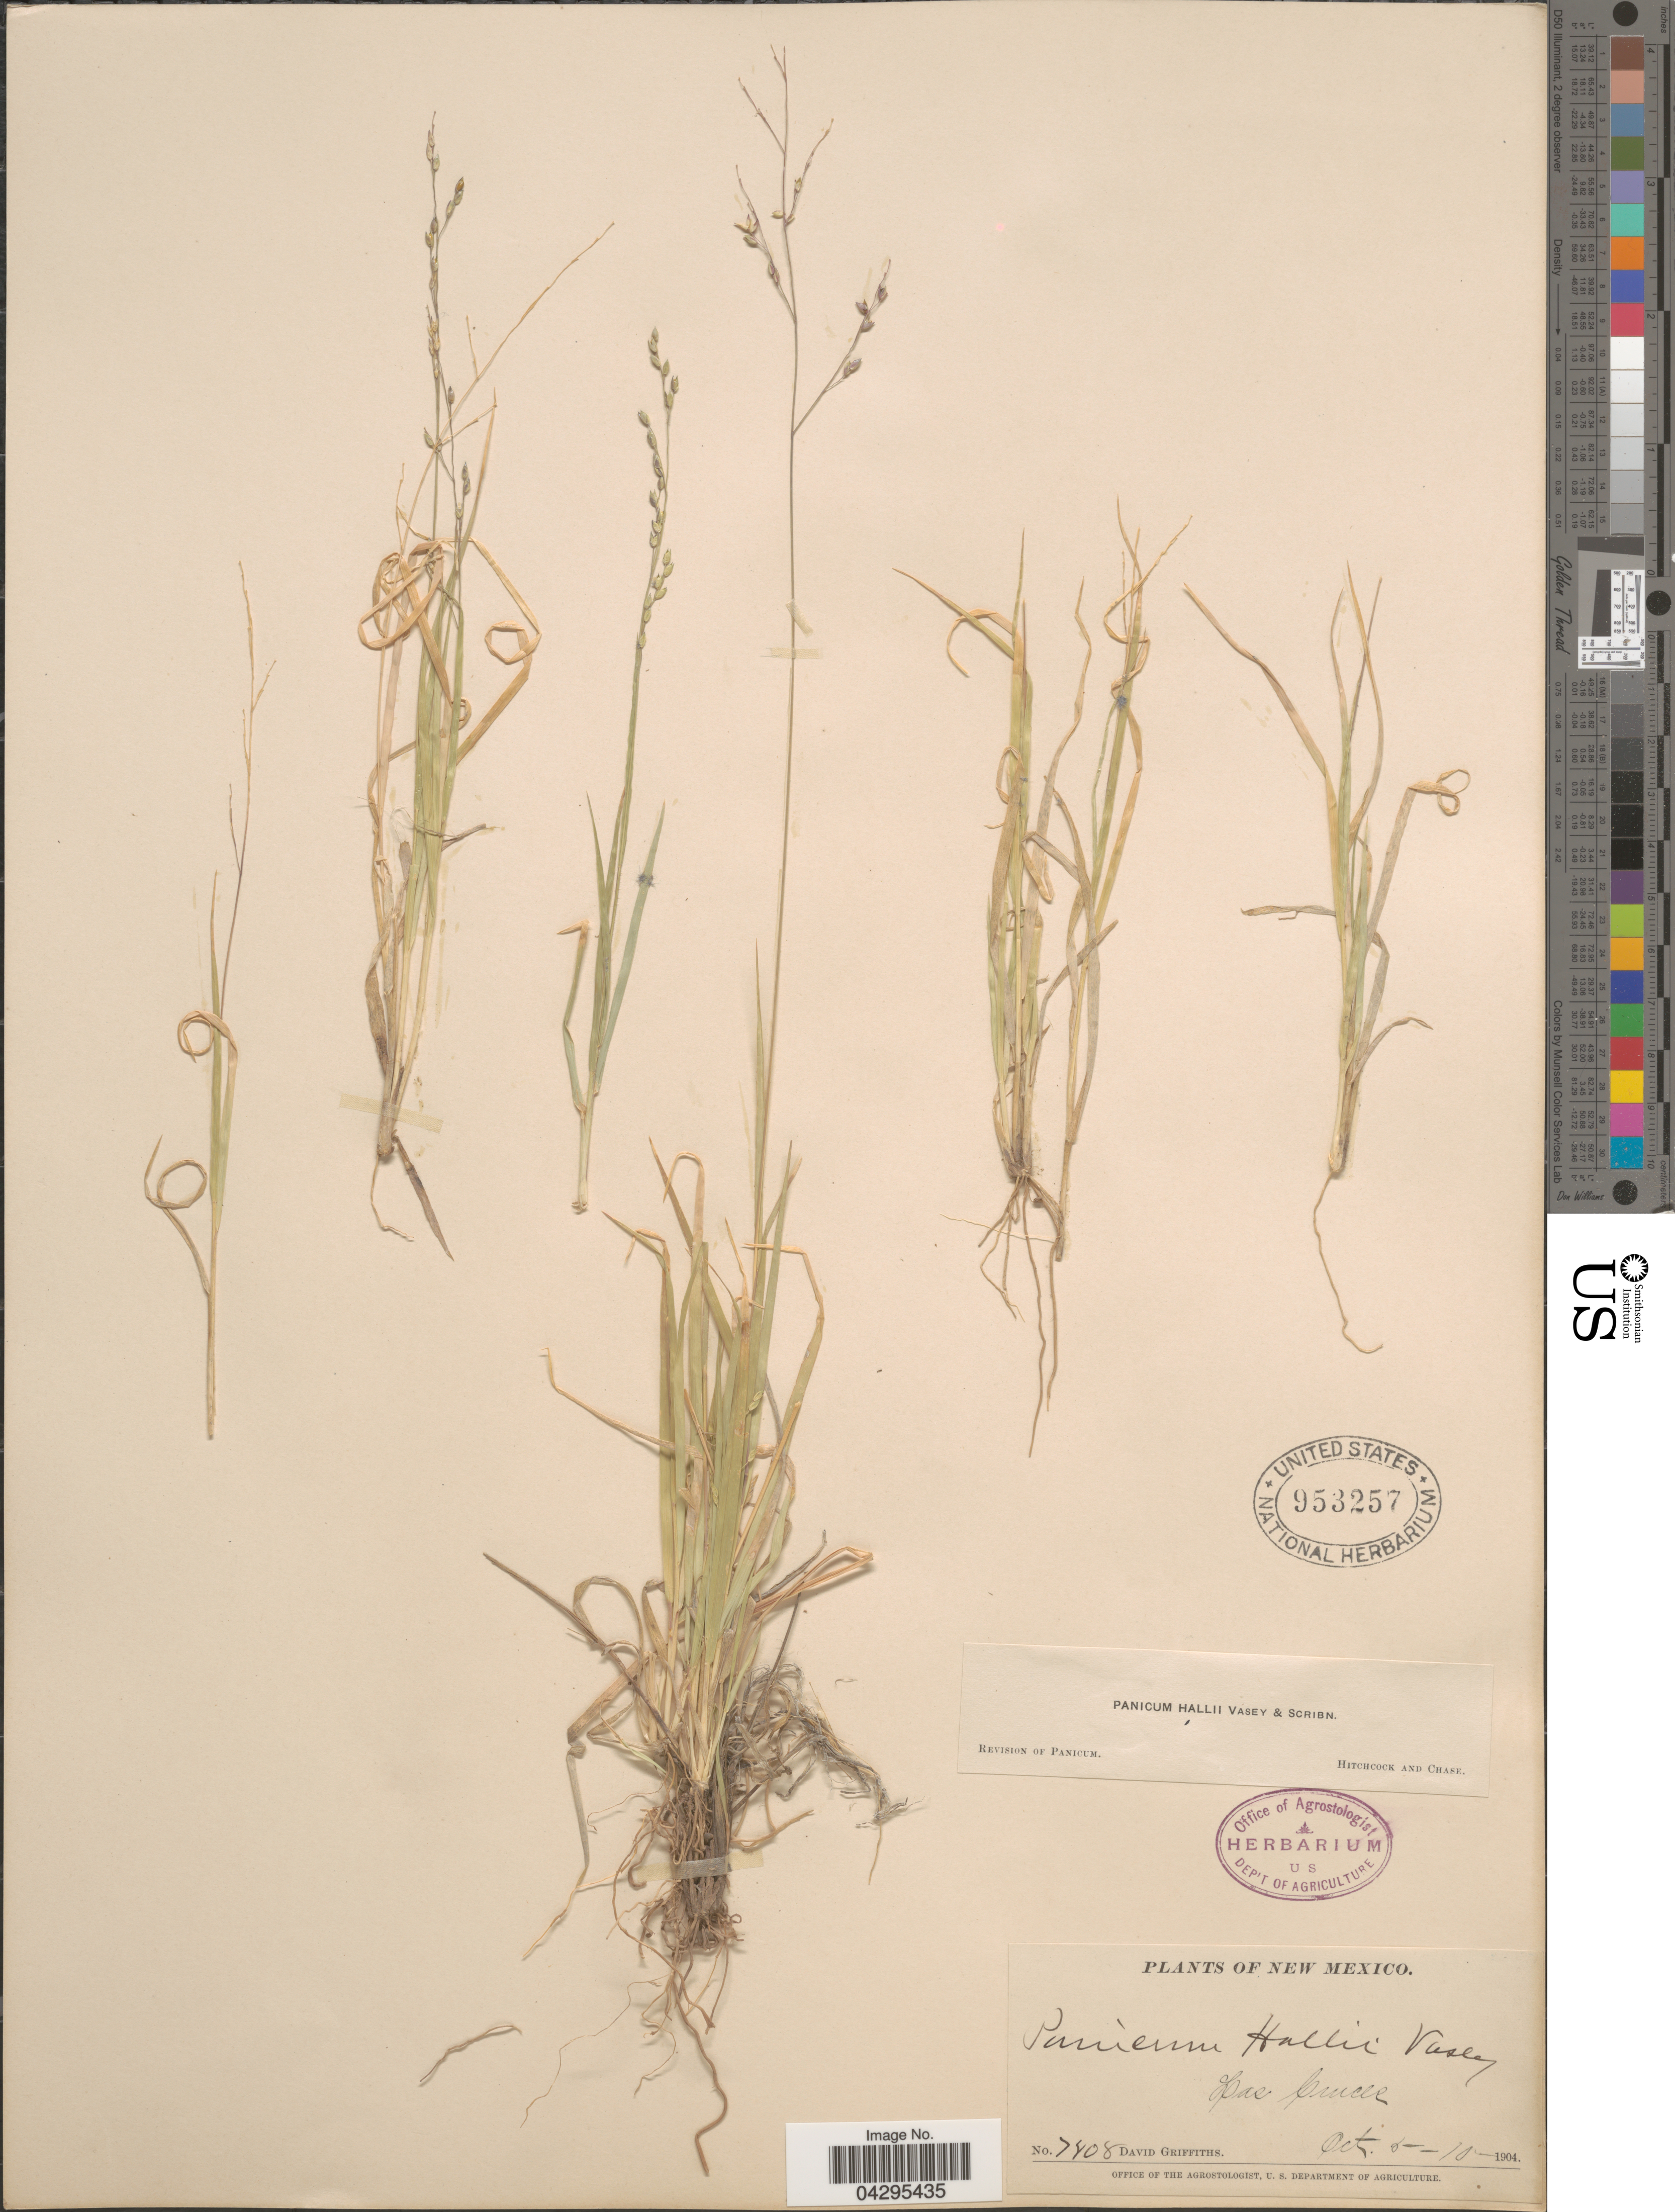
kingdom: Plantae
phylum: Tracheophyta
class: Liliopsida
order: Poales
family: Poaceae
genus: Panicum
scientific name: Panicum hallii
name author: Vasey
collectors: D. Griffiths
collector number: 7408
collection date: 1904-10-05/1904-10-10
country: United States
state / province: New Mexico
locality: Las Cruces.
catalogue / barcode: US 953257